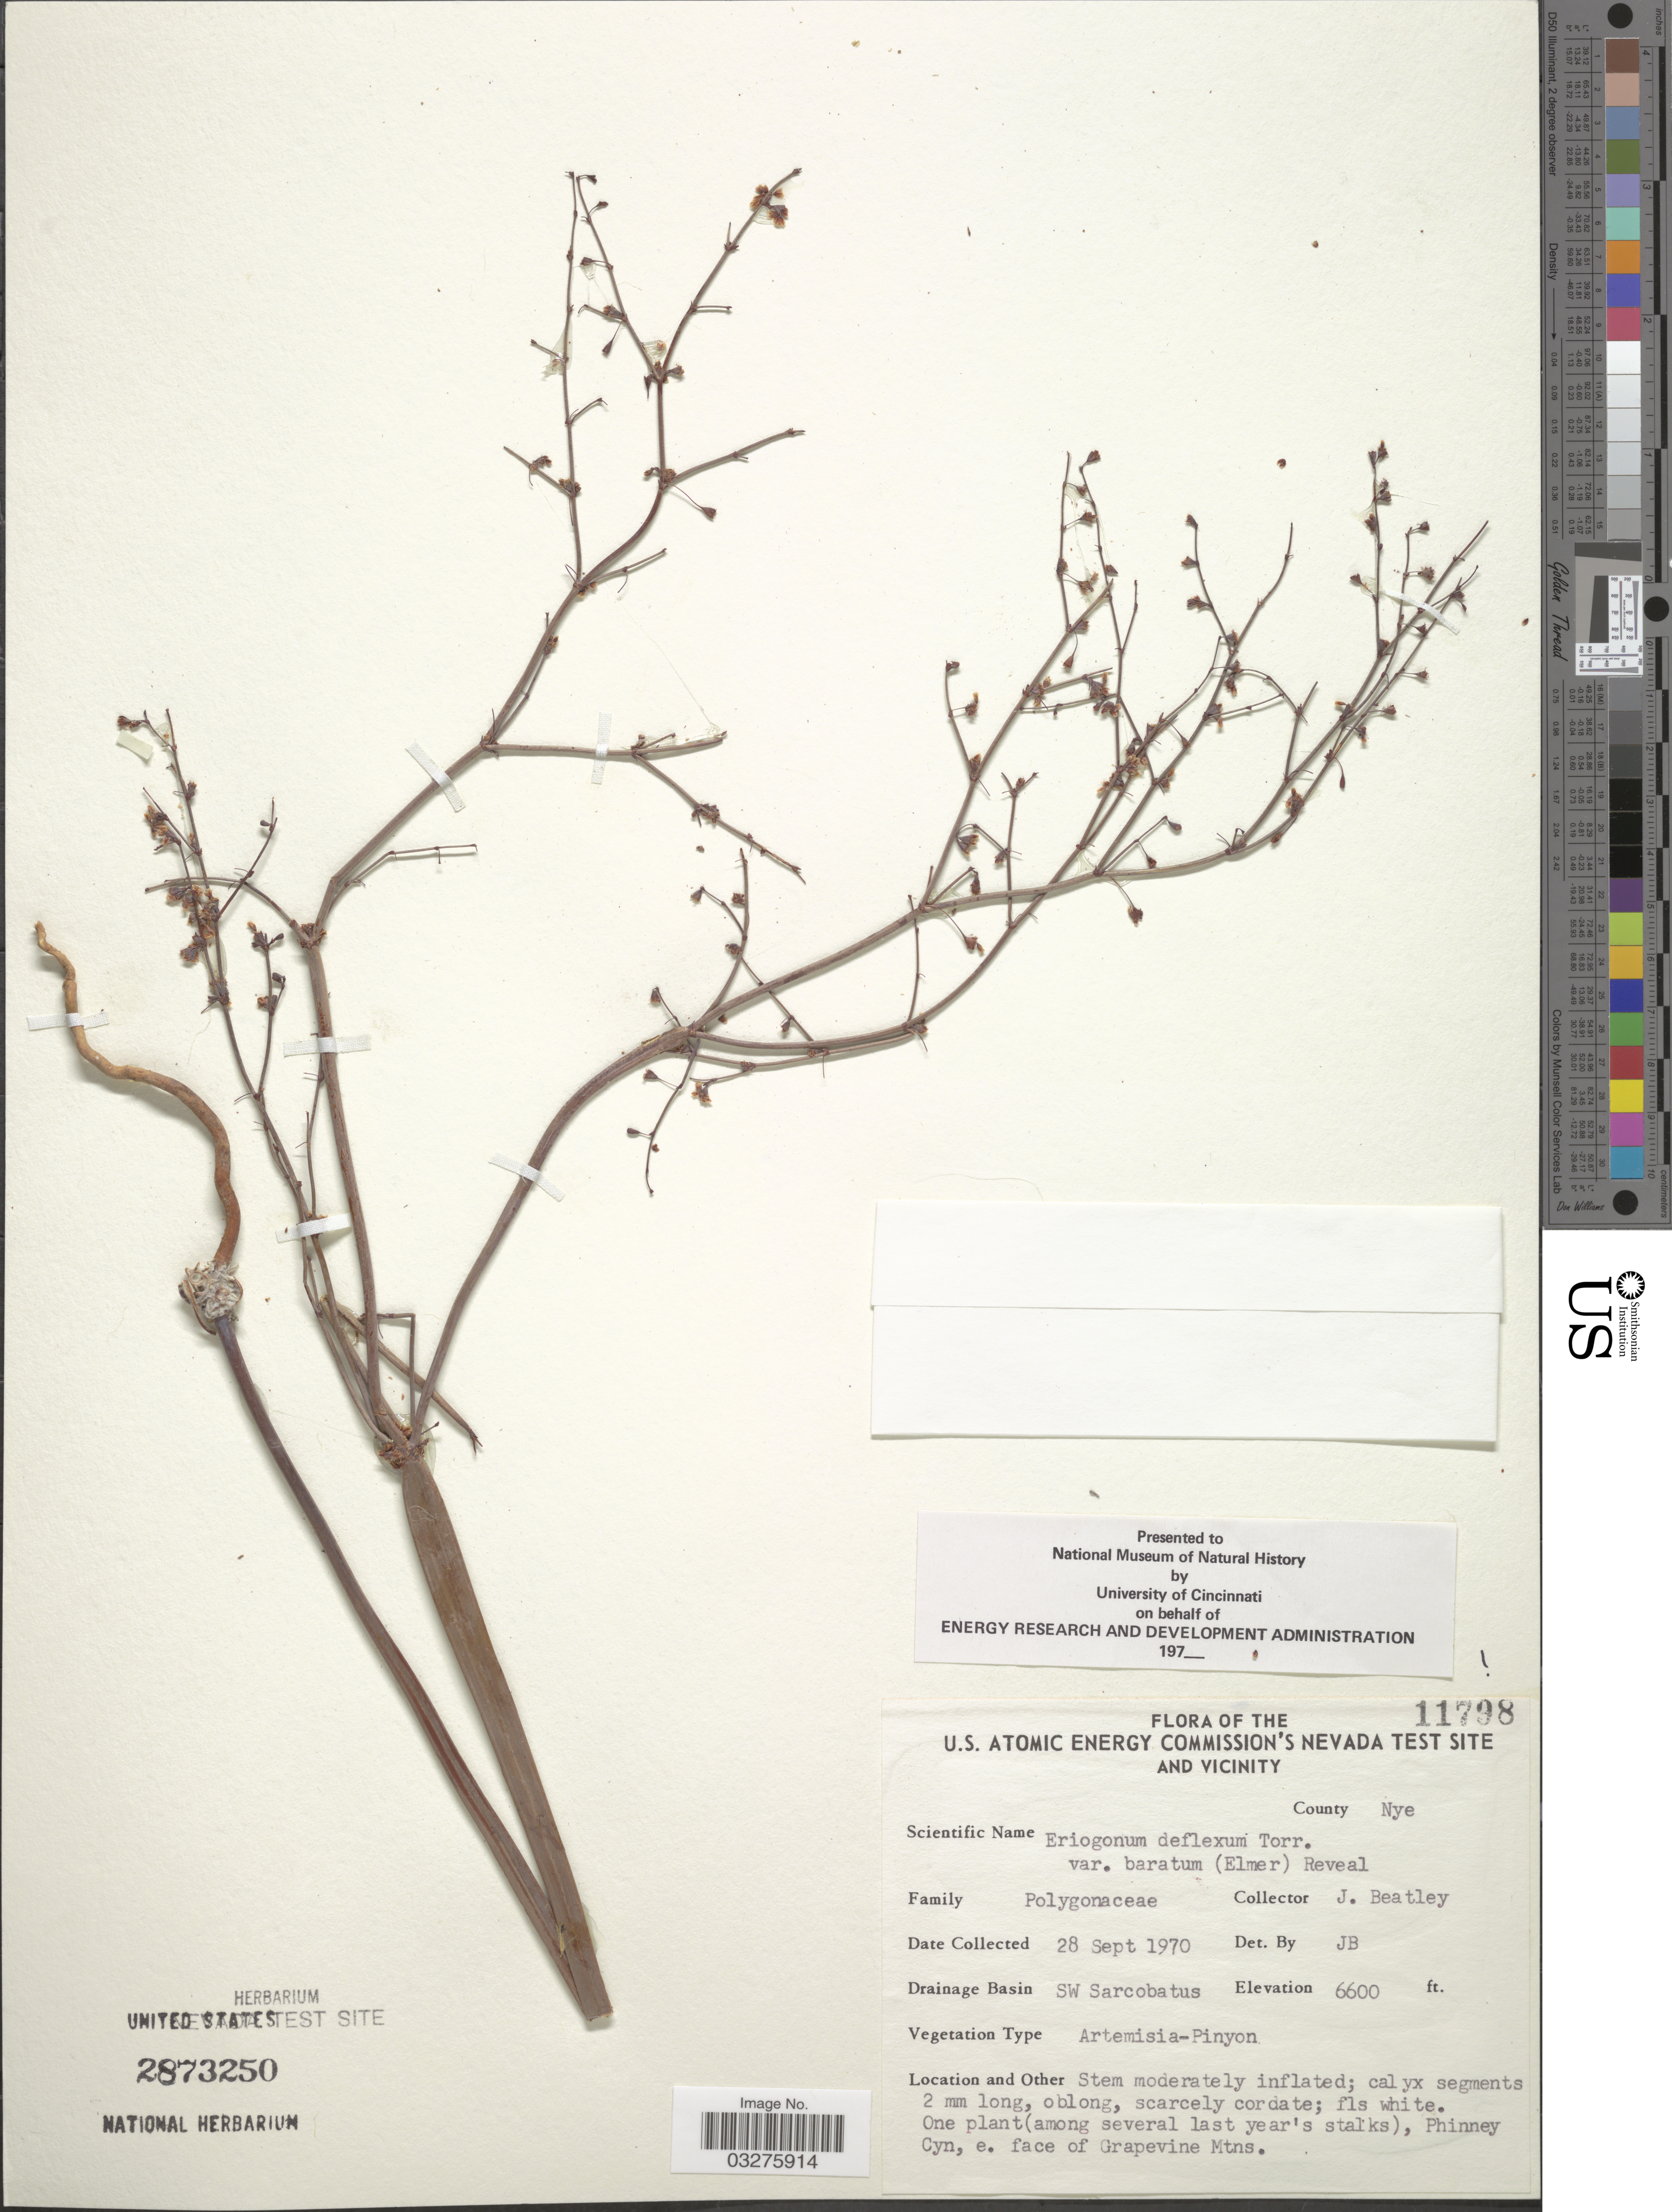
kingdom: Plantae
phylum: Tracheophyta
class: Magnoliopsida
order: Caryophyllales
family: Polygonaceae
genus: Eriogonum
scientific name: Eriogonum deflexum var. baratum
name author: (Elmer) Reveal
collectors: J. C. Beatley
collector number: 11798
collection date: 1970-09-28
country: United States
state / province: Nevada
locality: The U.S. Atomic Energy Commission's Nevada Test Site and vicinity. County Nye. Drainage Basin SW Sarcobatus. Phinney Cyn, e. face of Grapevine Mtns.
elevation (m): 2012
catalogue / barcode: US 2873250